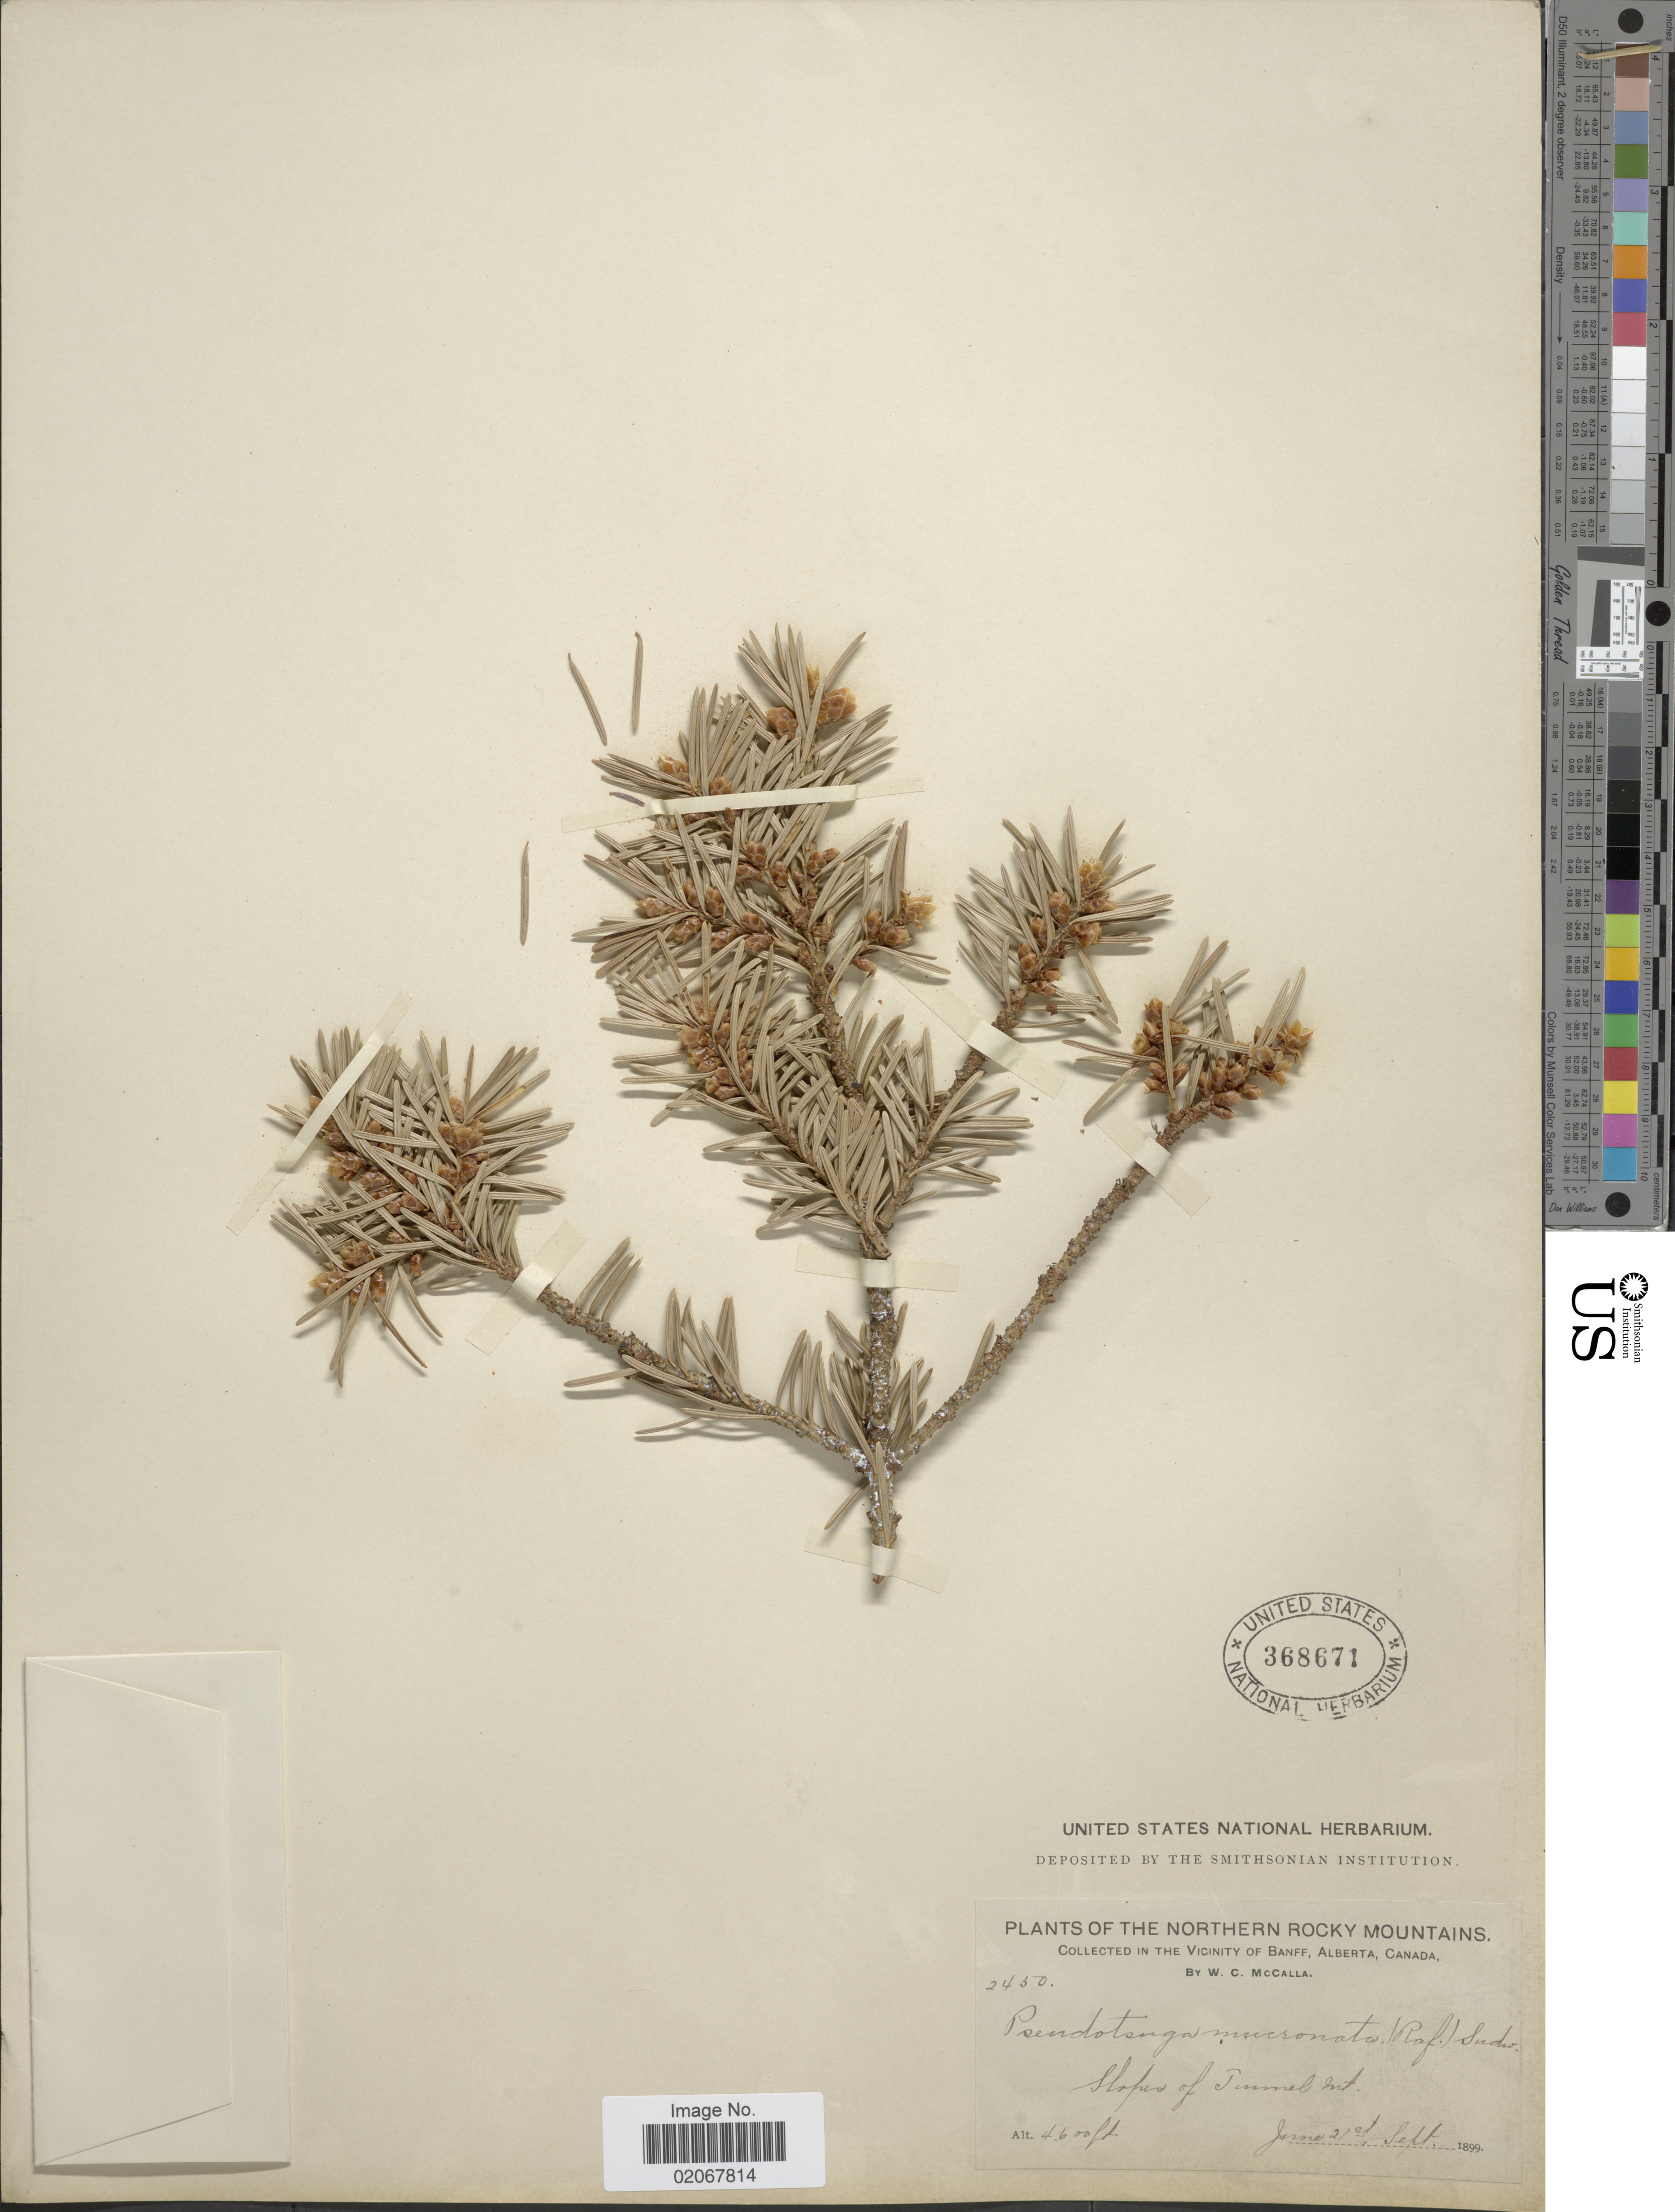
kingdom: Plantae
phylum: Tracheophyta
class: Pinopsida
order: Pinales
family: Pinaceae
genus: Pseudotsuga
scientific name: Pseudotsuga menziesii var. glauca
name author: (Beissn.) Franco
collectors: W. McCalla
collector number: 2450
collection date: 1899-06-21/1899-09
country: Canada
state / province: Alberta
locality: Northern Rocky Mountains. The vicinity of Banff. Slopes of Tunnel Mt.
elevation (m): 1402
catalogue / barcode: US 368671